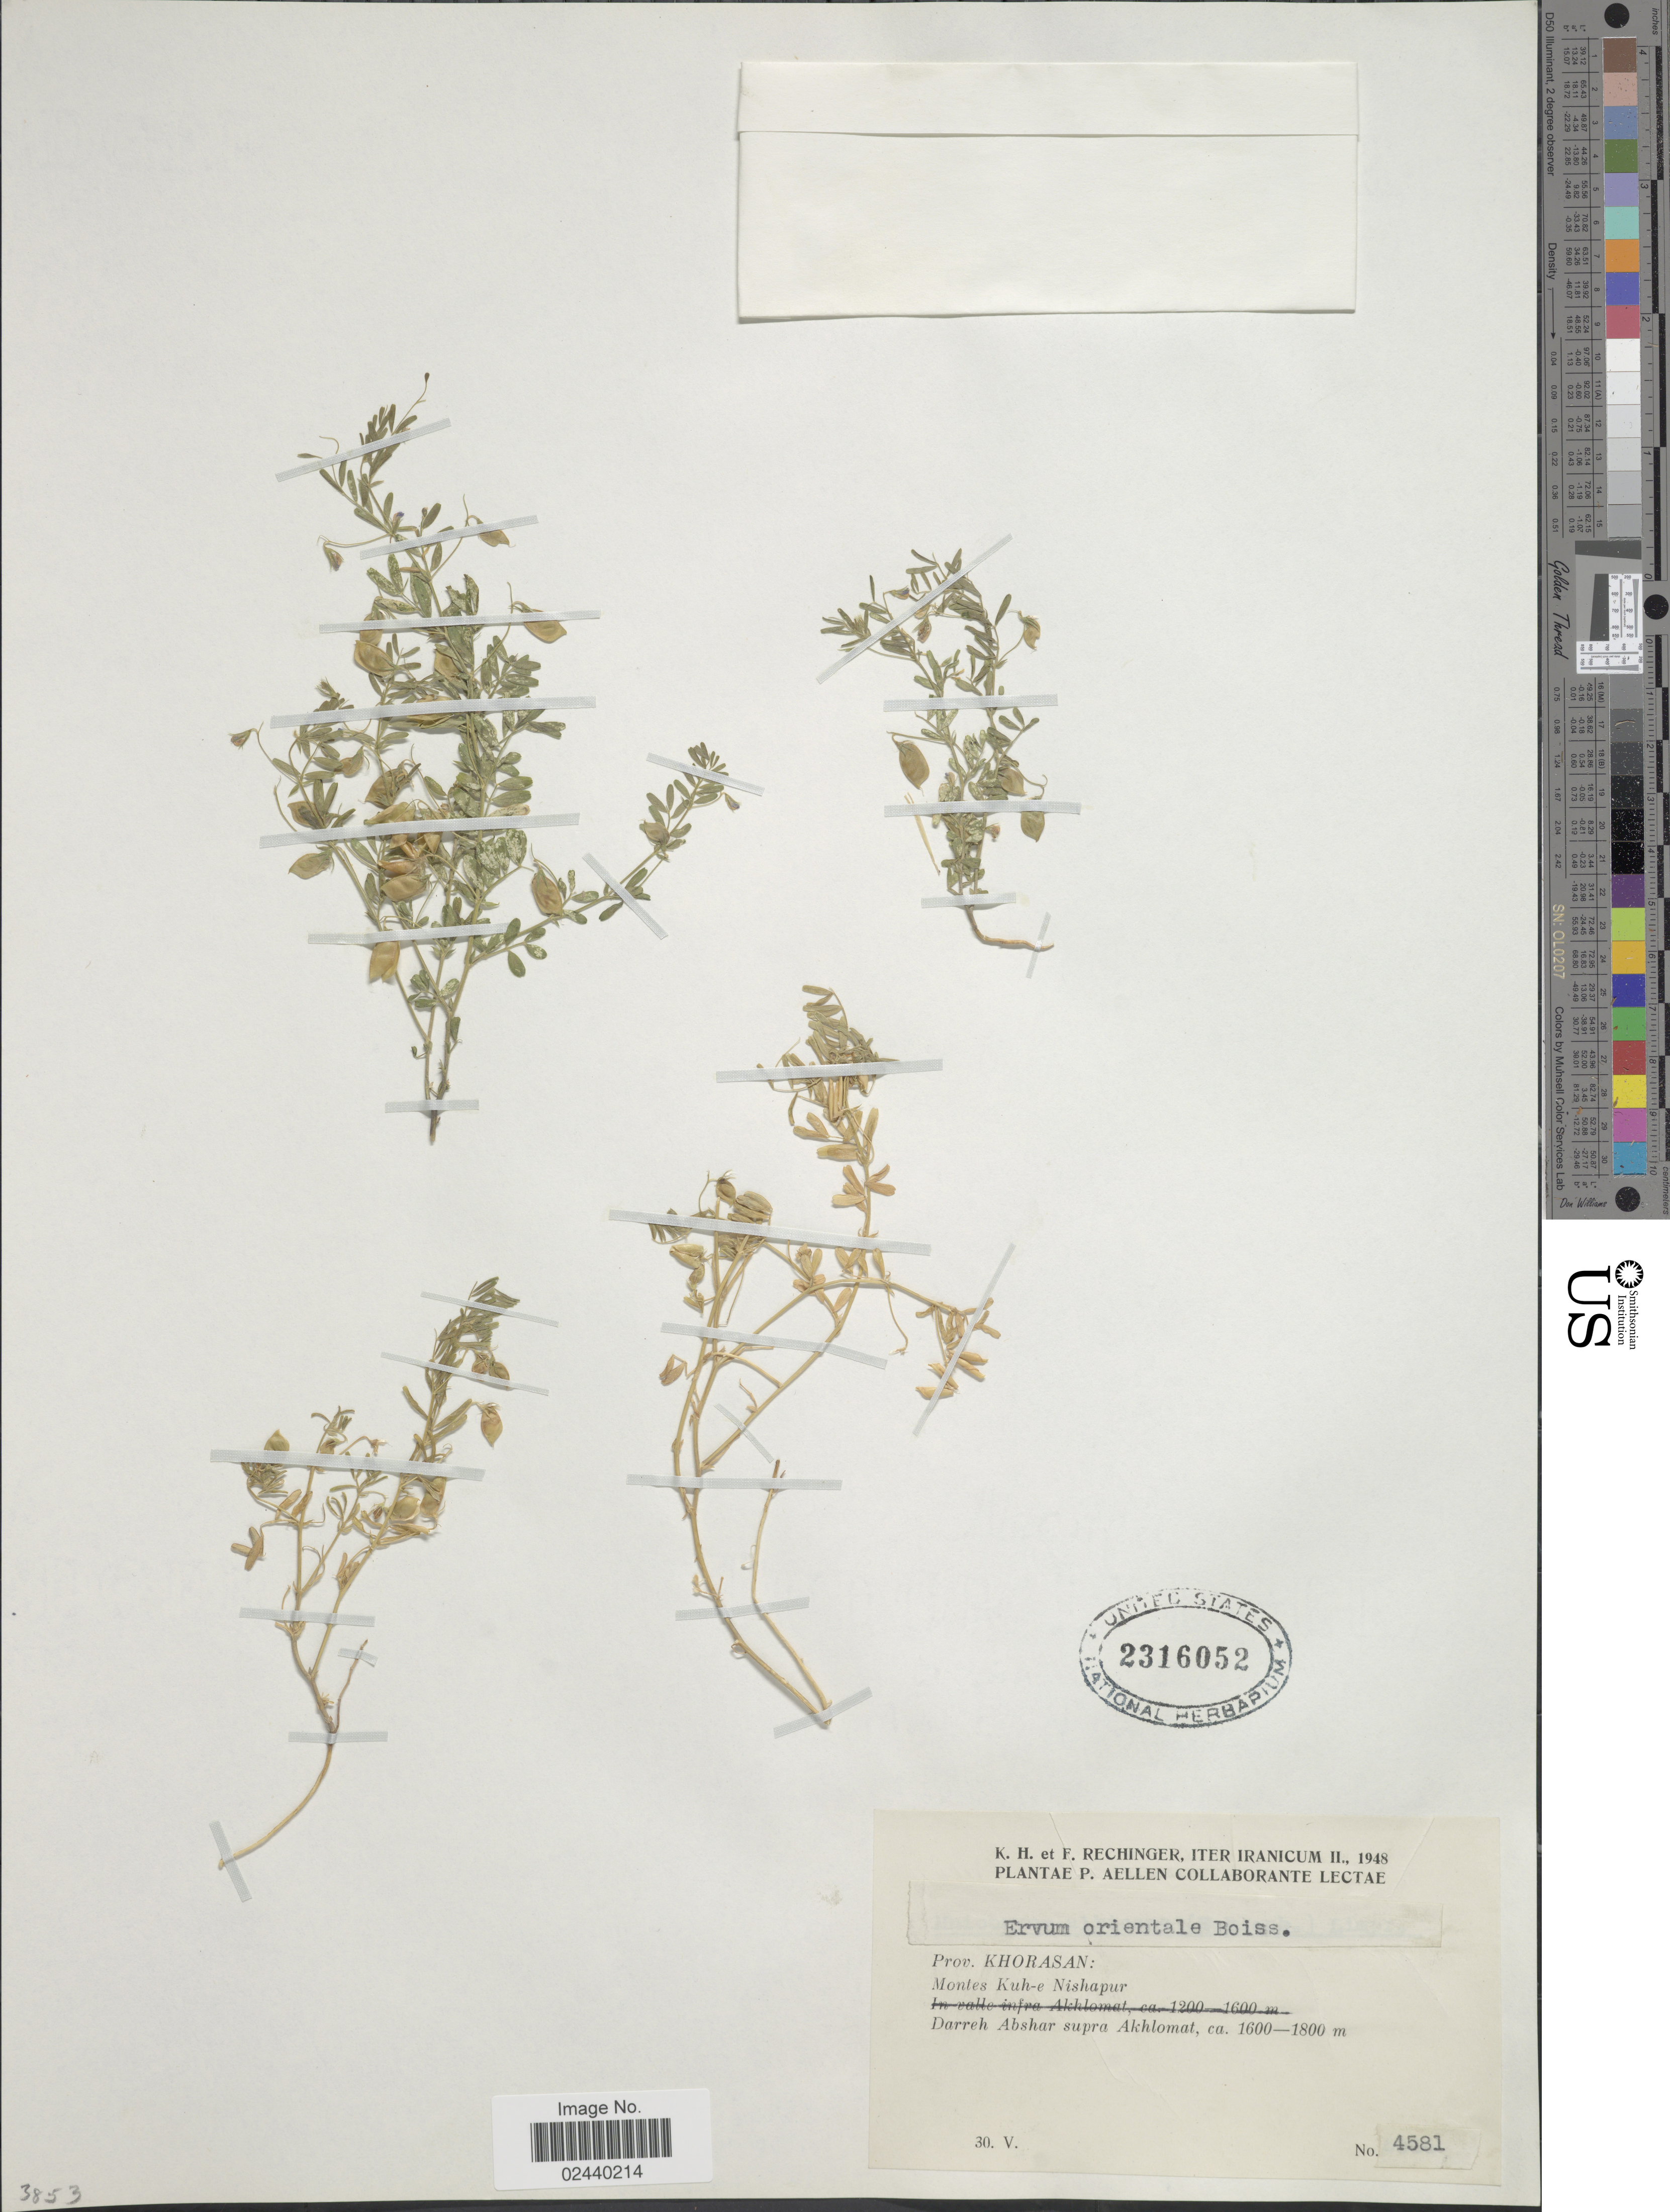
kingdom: Plantae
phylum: Tracheophyta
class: Magnoliopsida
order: Fabales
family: Fabaceae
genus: Vicia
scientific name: Vicia orientalis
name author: (Boiss.) Bég. & Diratz.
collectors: K. H. Rechinger, F. Rechinger & P. Aellen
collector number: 4581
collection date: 1948-05-30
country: Iran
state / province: Khorasan [obsolete]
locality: Iter Iranicum, Montes Kuh-e Nishapur, Darreh Abshar supra Akhlomat.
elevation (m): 1600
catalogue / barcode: US 2316052